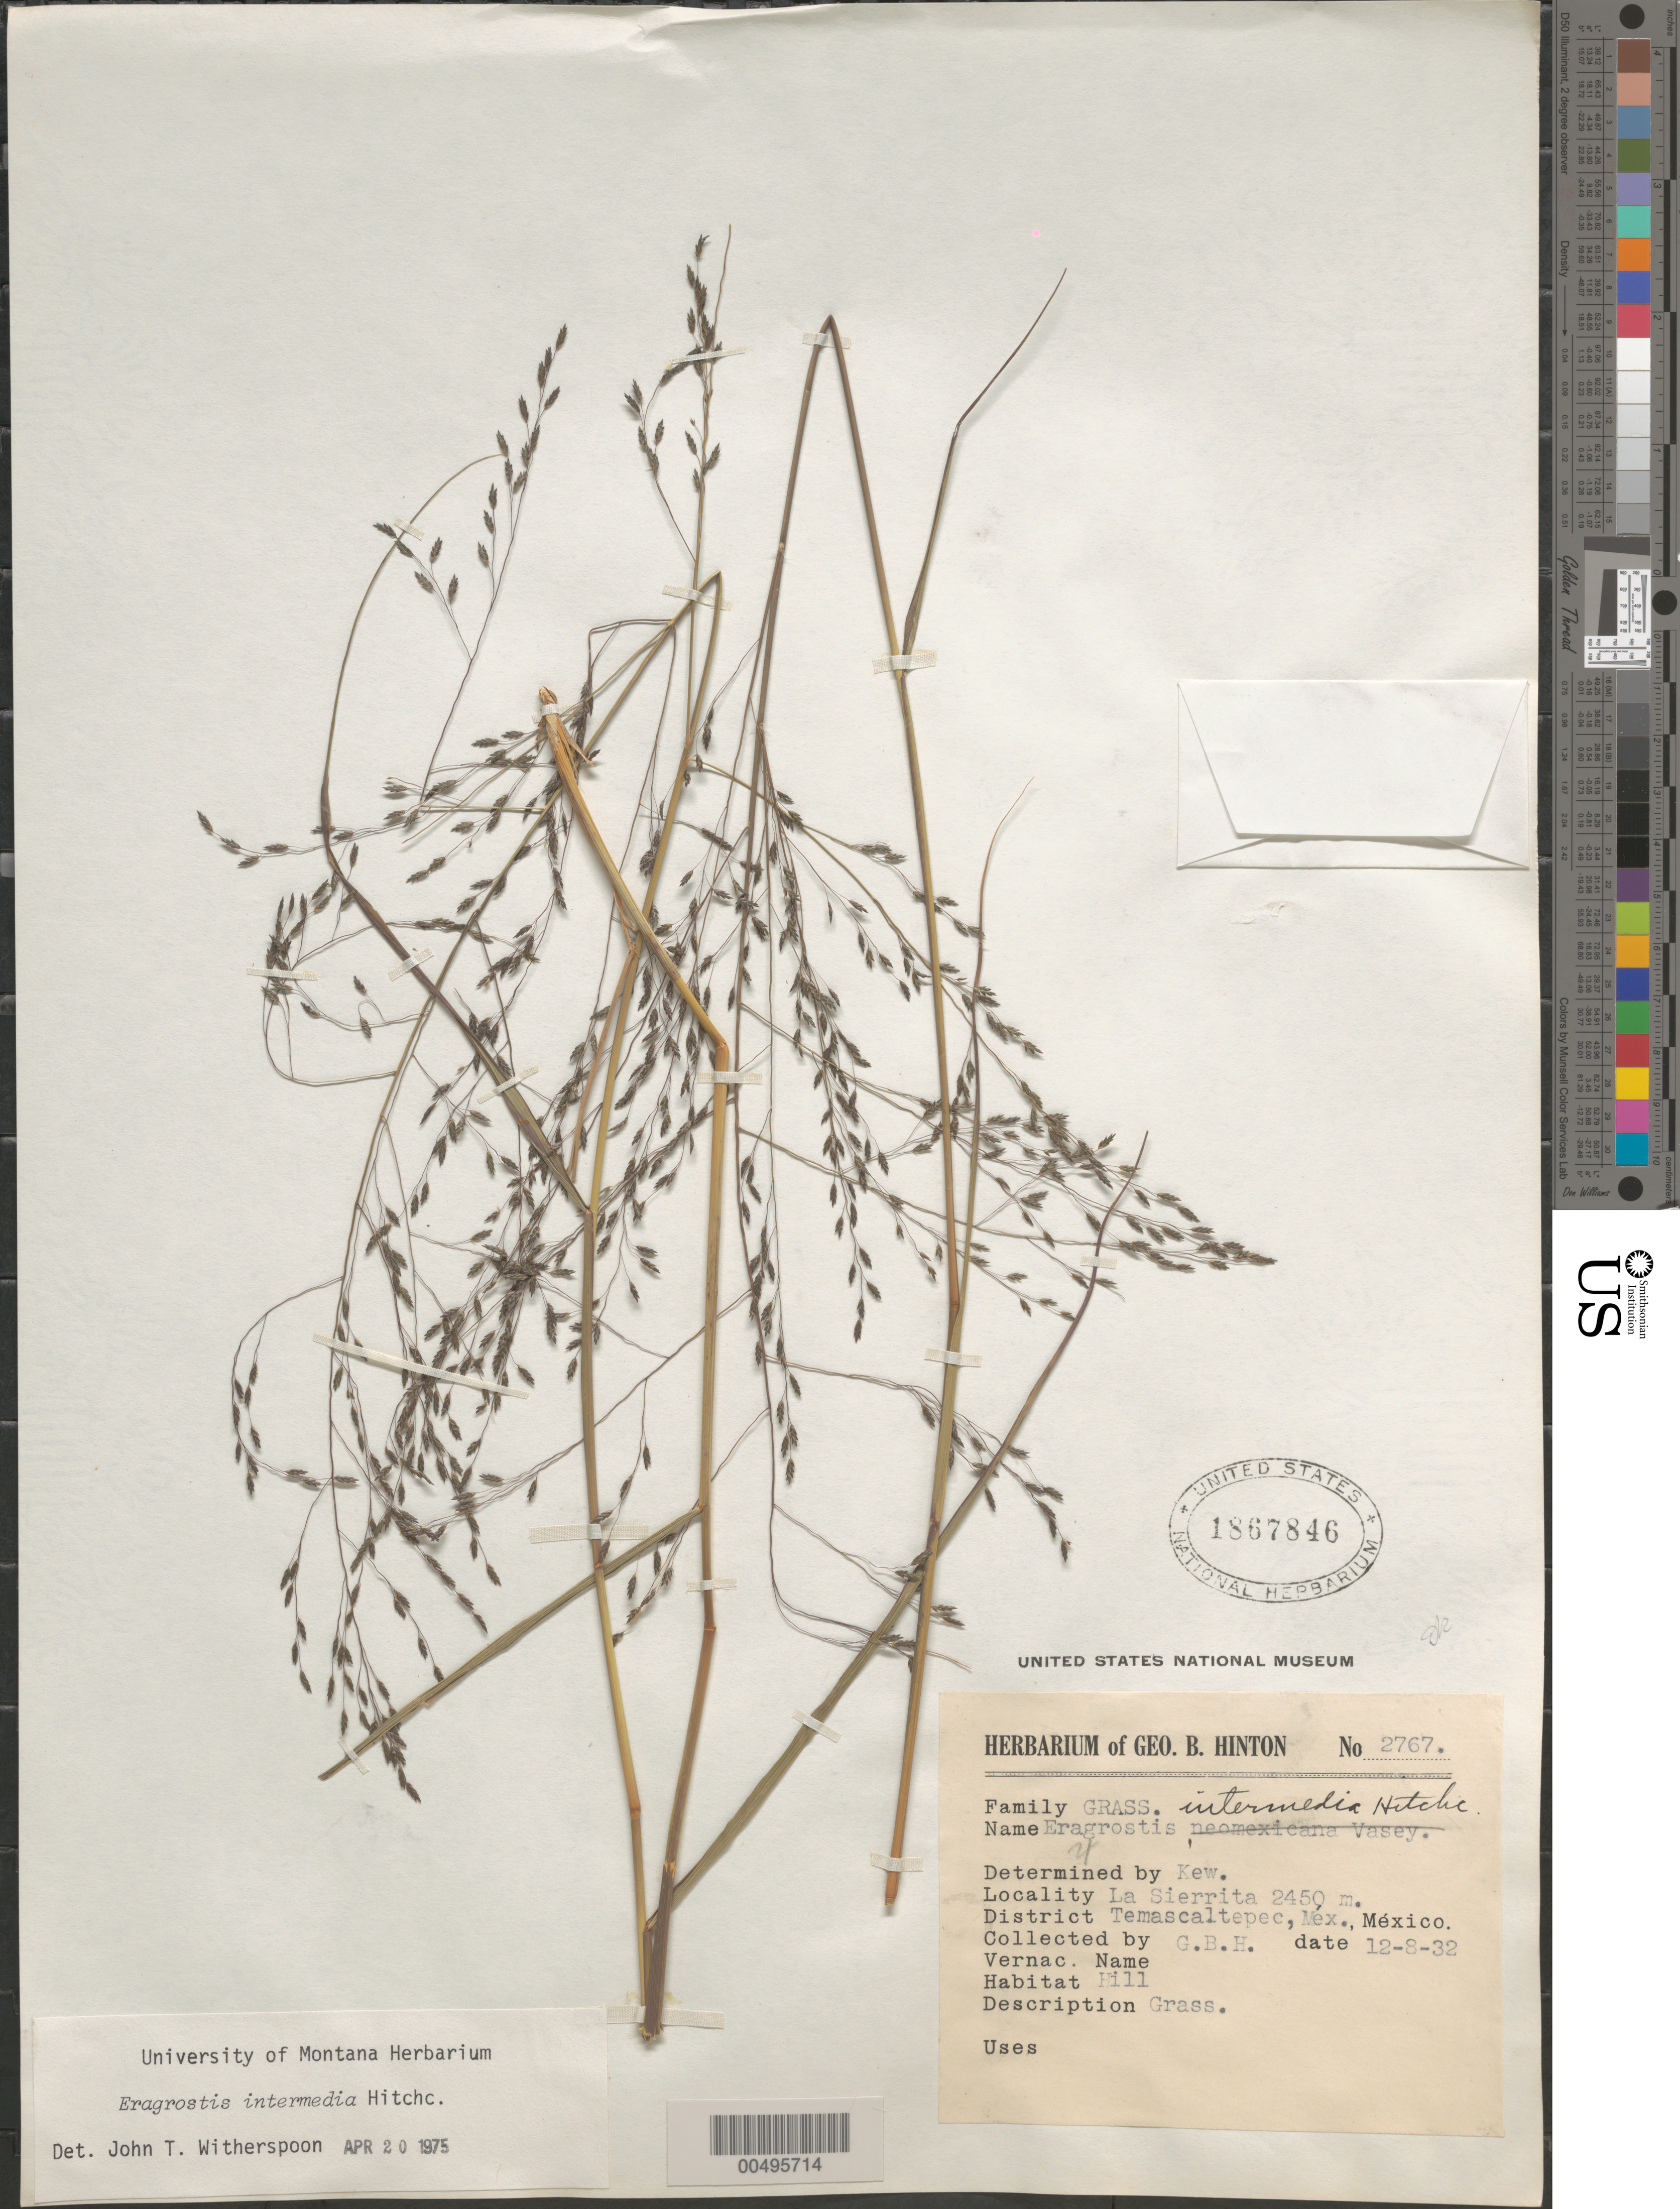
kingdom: Plantae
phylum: Tracheophyta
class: Liliopsida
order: Poales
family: Poaceae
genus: Eragrostis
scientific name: Eragrostis intermedia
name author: Hitchc.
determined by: Witherspoon, John T.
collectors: G. B. Hinton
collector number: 2767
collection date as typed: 12 Aug 1932 or 8 Dec 1932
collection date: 1932-08-12 or 1932-12-08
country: Mexico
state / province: México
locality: Temascaltepec Dist., La Sierrita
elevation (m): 2450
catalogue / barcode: US 1867846